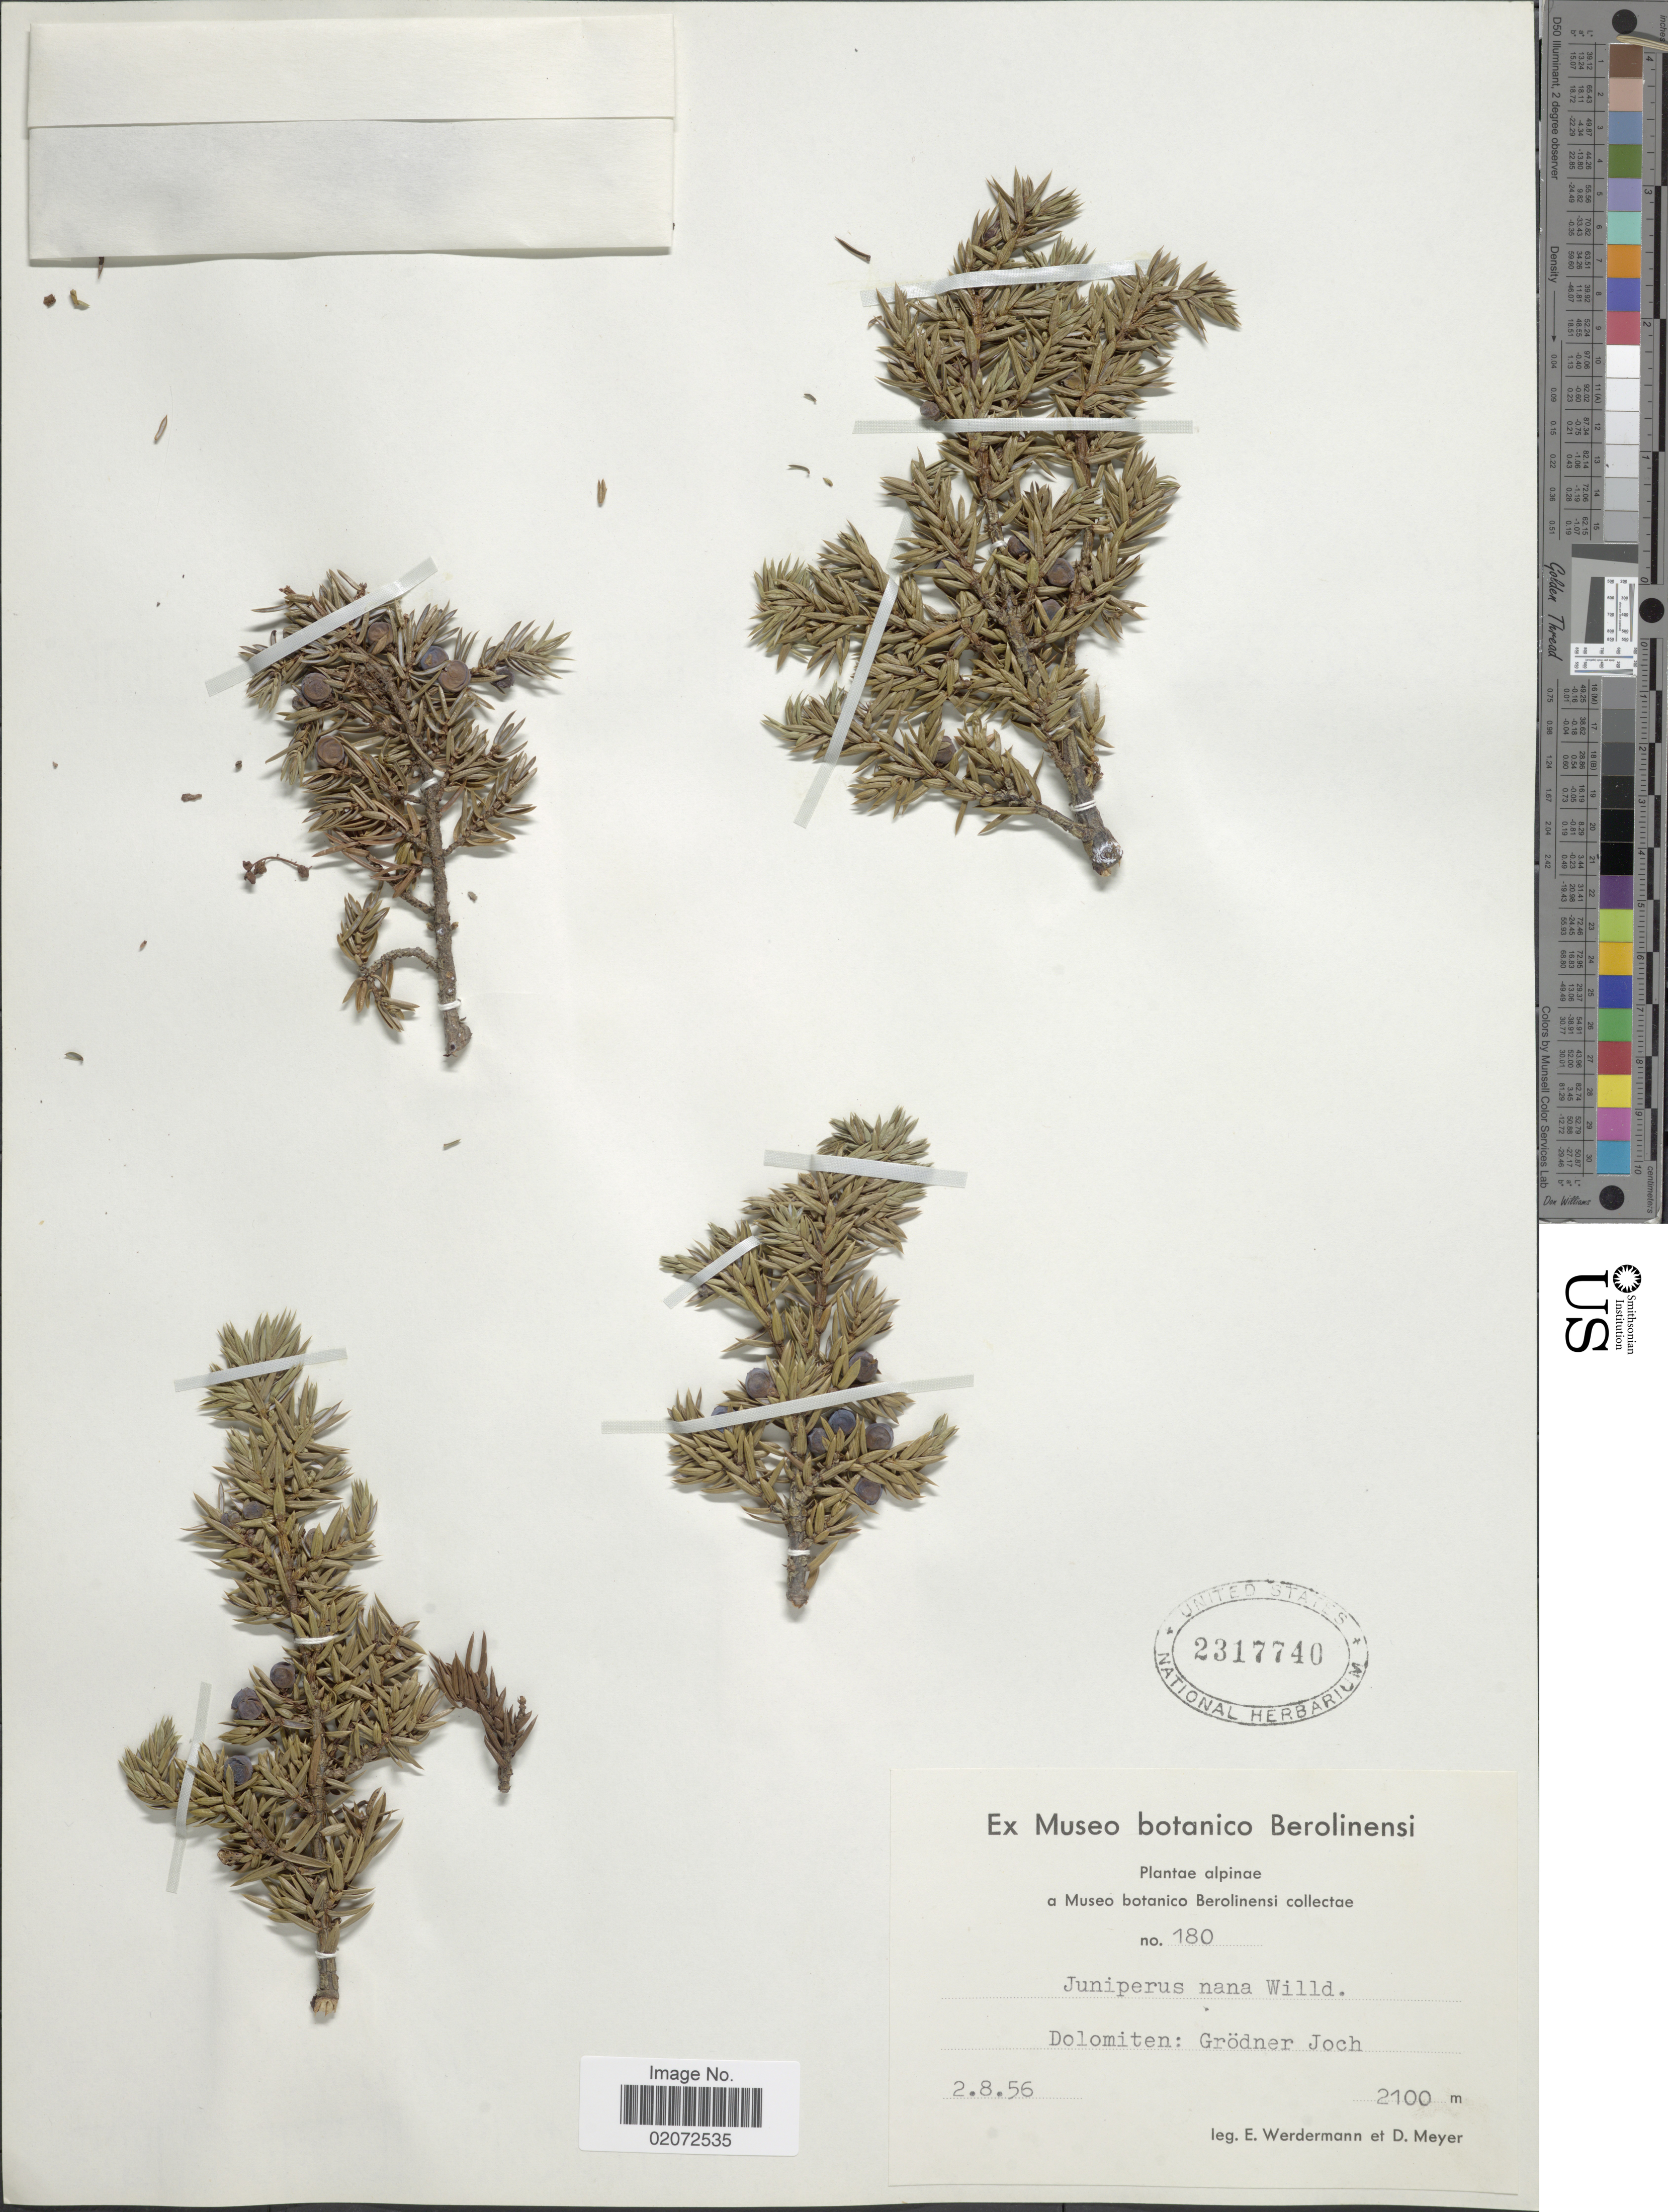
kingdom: Plantae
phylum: Tracheophyta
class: Pinopsida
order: Pinales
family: Cupressaceae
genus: Juniperus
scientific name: Juniperus communis subsp. nana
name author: (Willd.) Syme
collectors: E. Werdermann & D. Meyer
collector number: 180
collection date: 1956-08-02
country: Italy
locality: Alpinae. Dolomiten: Grodner Joch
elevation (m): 2100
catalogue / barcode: US 2317740